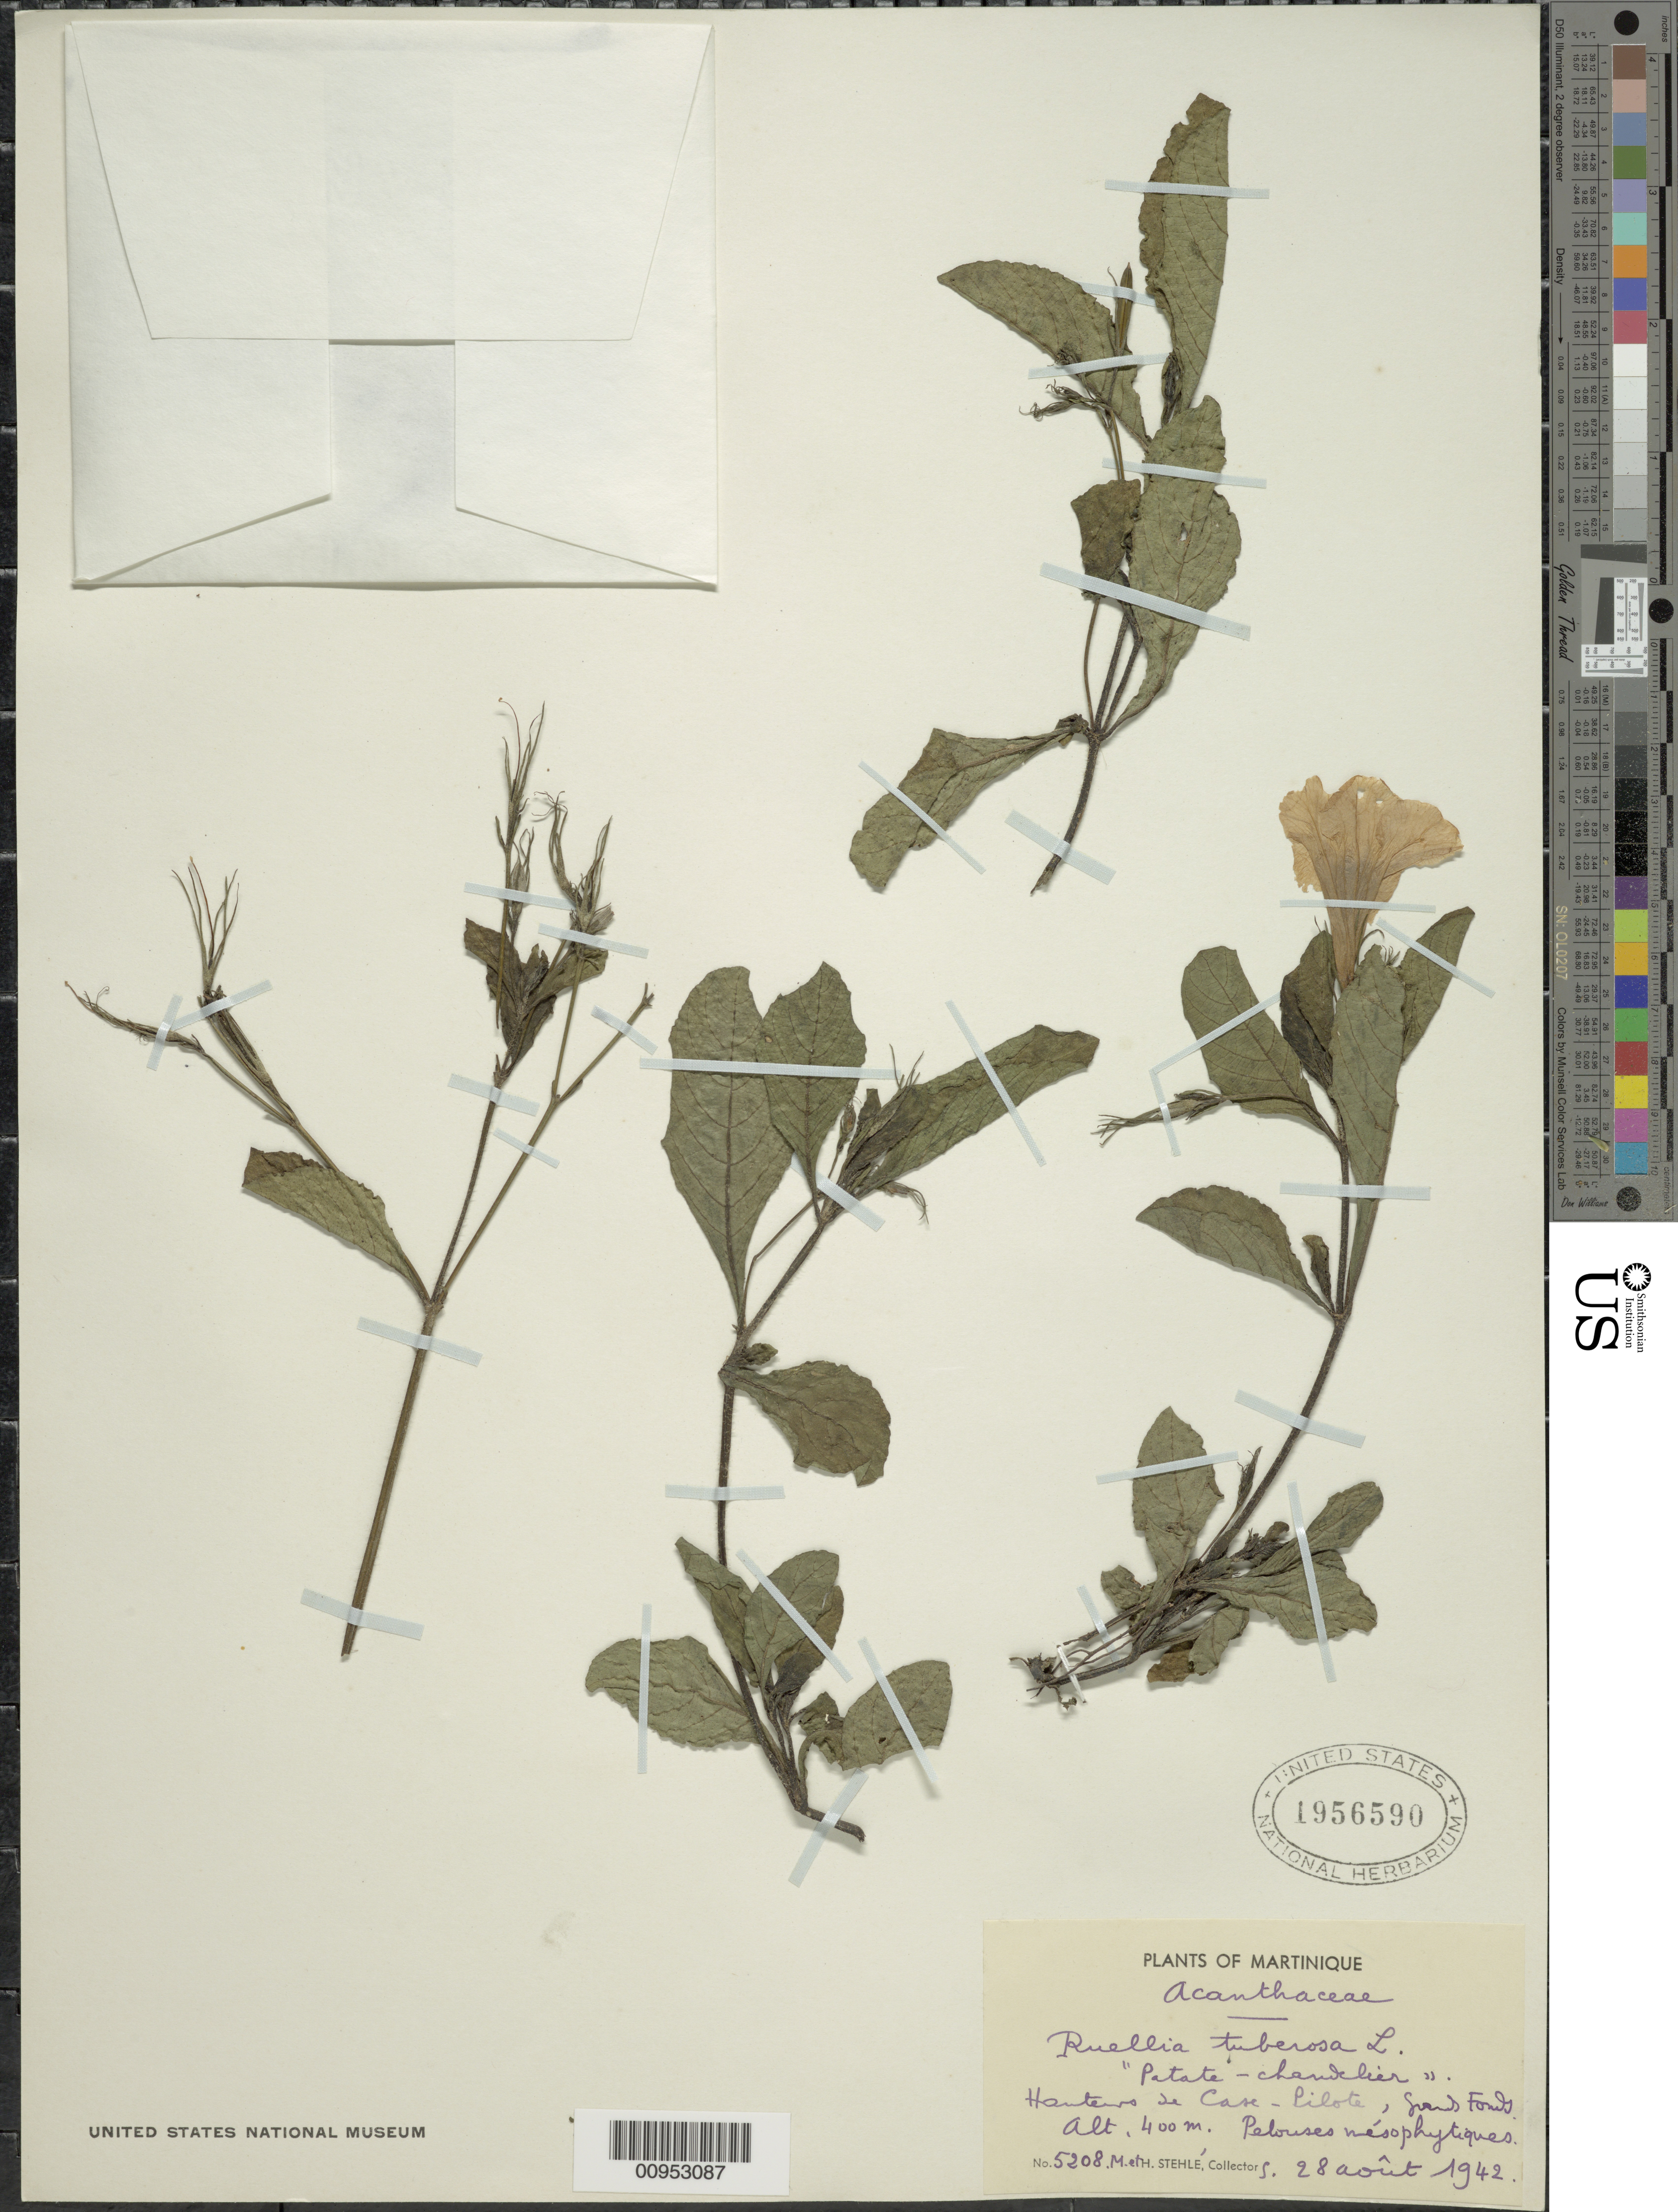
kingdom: Plantae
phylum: Tracheophyta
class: Magnoliopsida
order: Lamiales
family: Acanthaceae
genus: Ruellia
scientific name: Ruellia tuberosa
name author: L.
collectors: H. Stehlé & M. Stehlé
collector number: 5208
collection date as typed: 28 Aug 1942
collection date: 1942-08-28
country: Martinique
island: Martinique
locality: Hauteurs de Case-Pilote, Grand Forb.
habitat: Pelouses mésophytiques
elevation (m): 400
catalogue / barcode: US 1956590